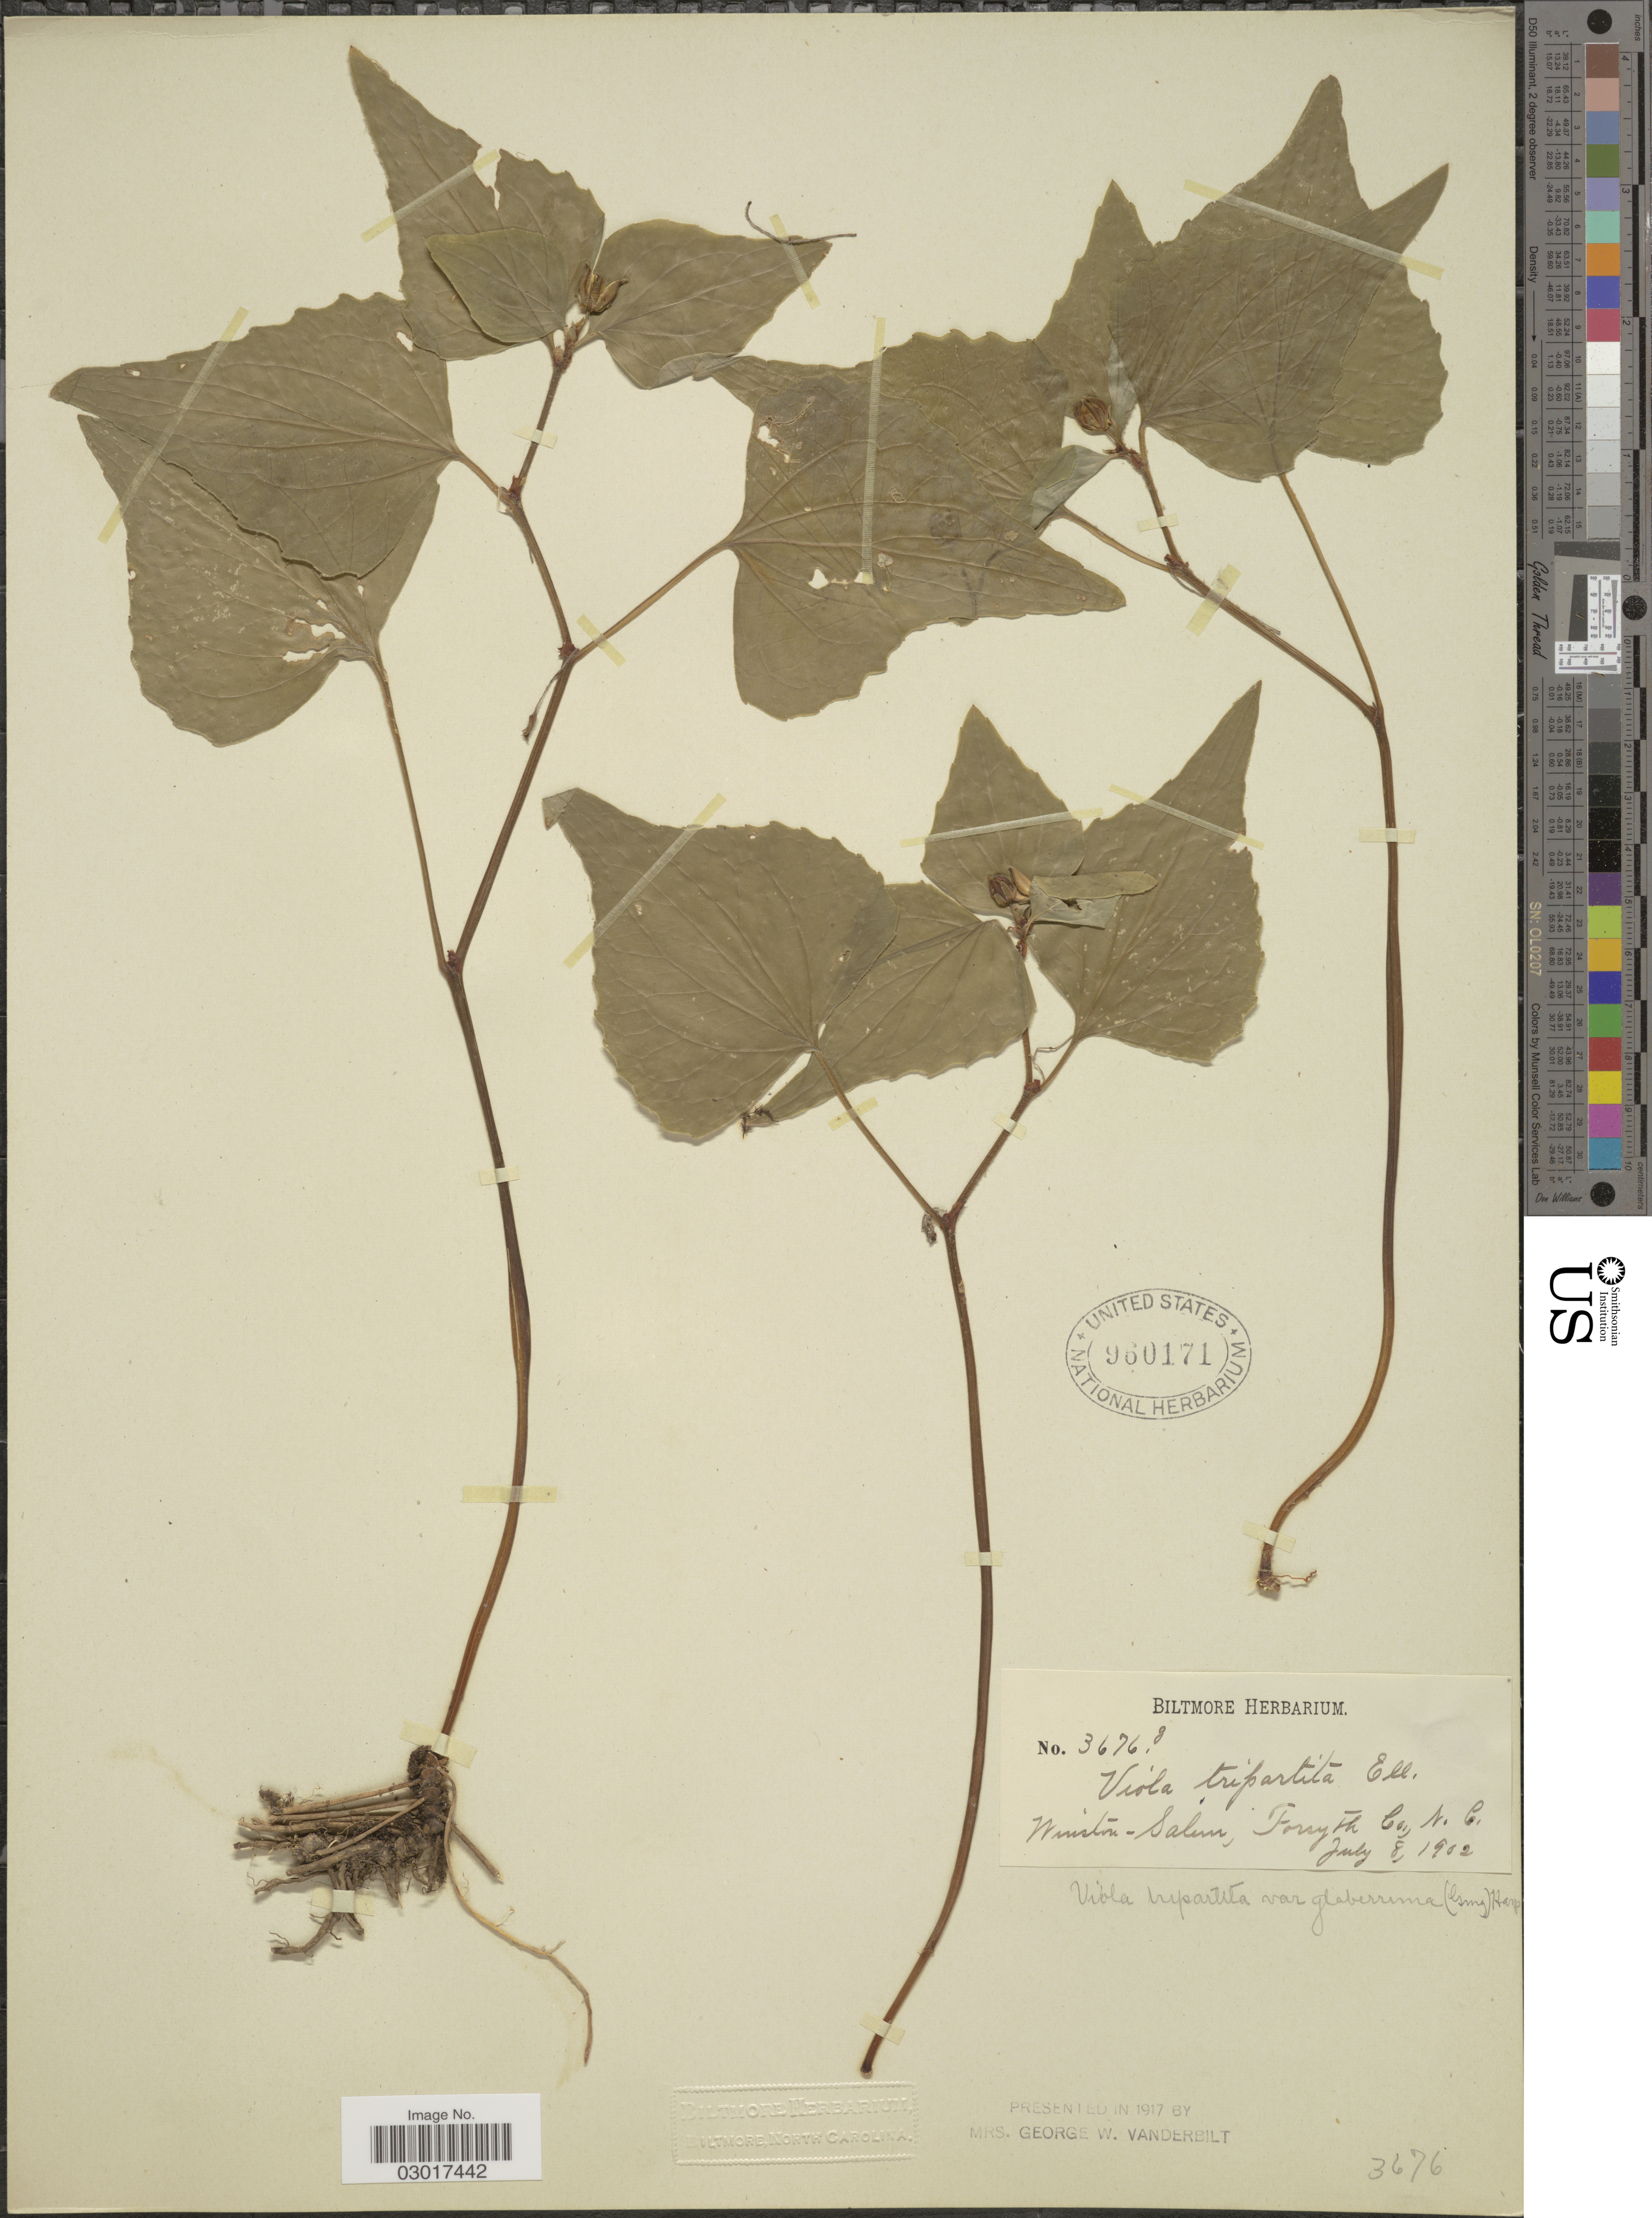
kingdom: Plantae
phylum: Tracheophyta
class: Magnoliopsida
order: Malpighiales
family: Violaceae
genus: Viola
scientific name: Viola tripartita var. glaberrima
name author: (Ging.) R.M. Harper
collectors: ex herb. Biltmore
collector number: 3676g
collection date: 1902-07-08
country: United States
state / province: North Carolina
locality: Winston-Salem, Forsyth Co.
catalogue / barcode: US 960171